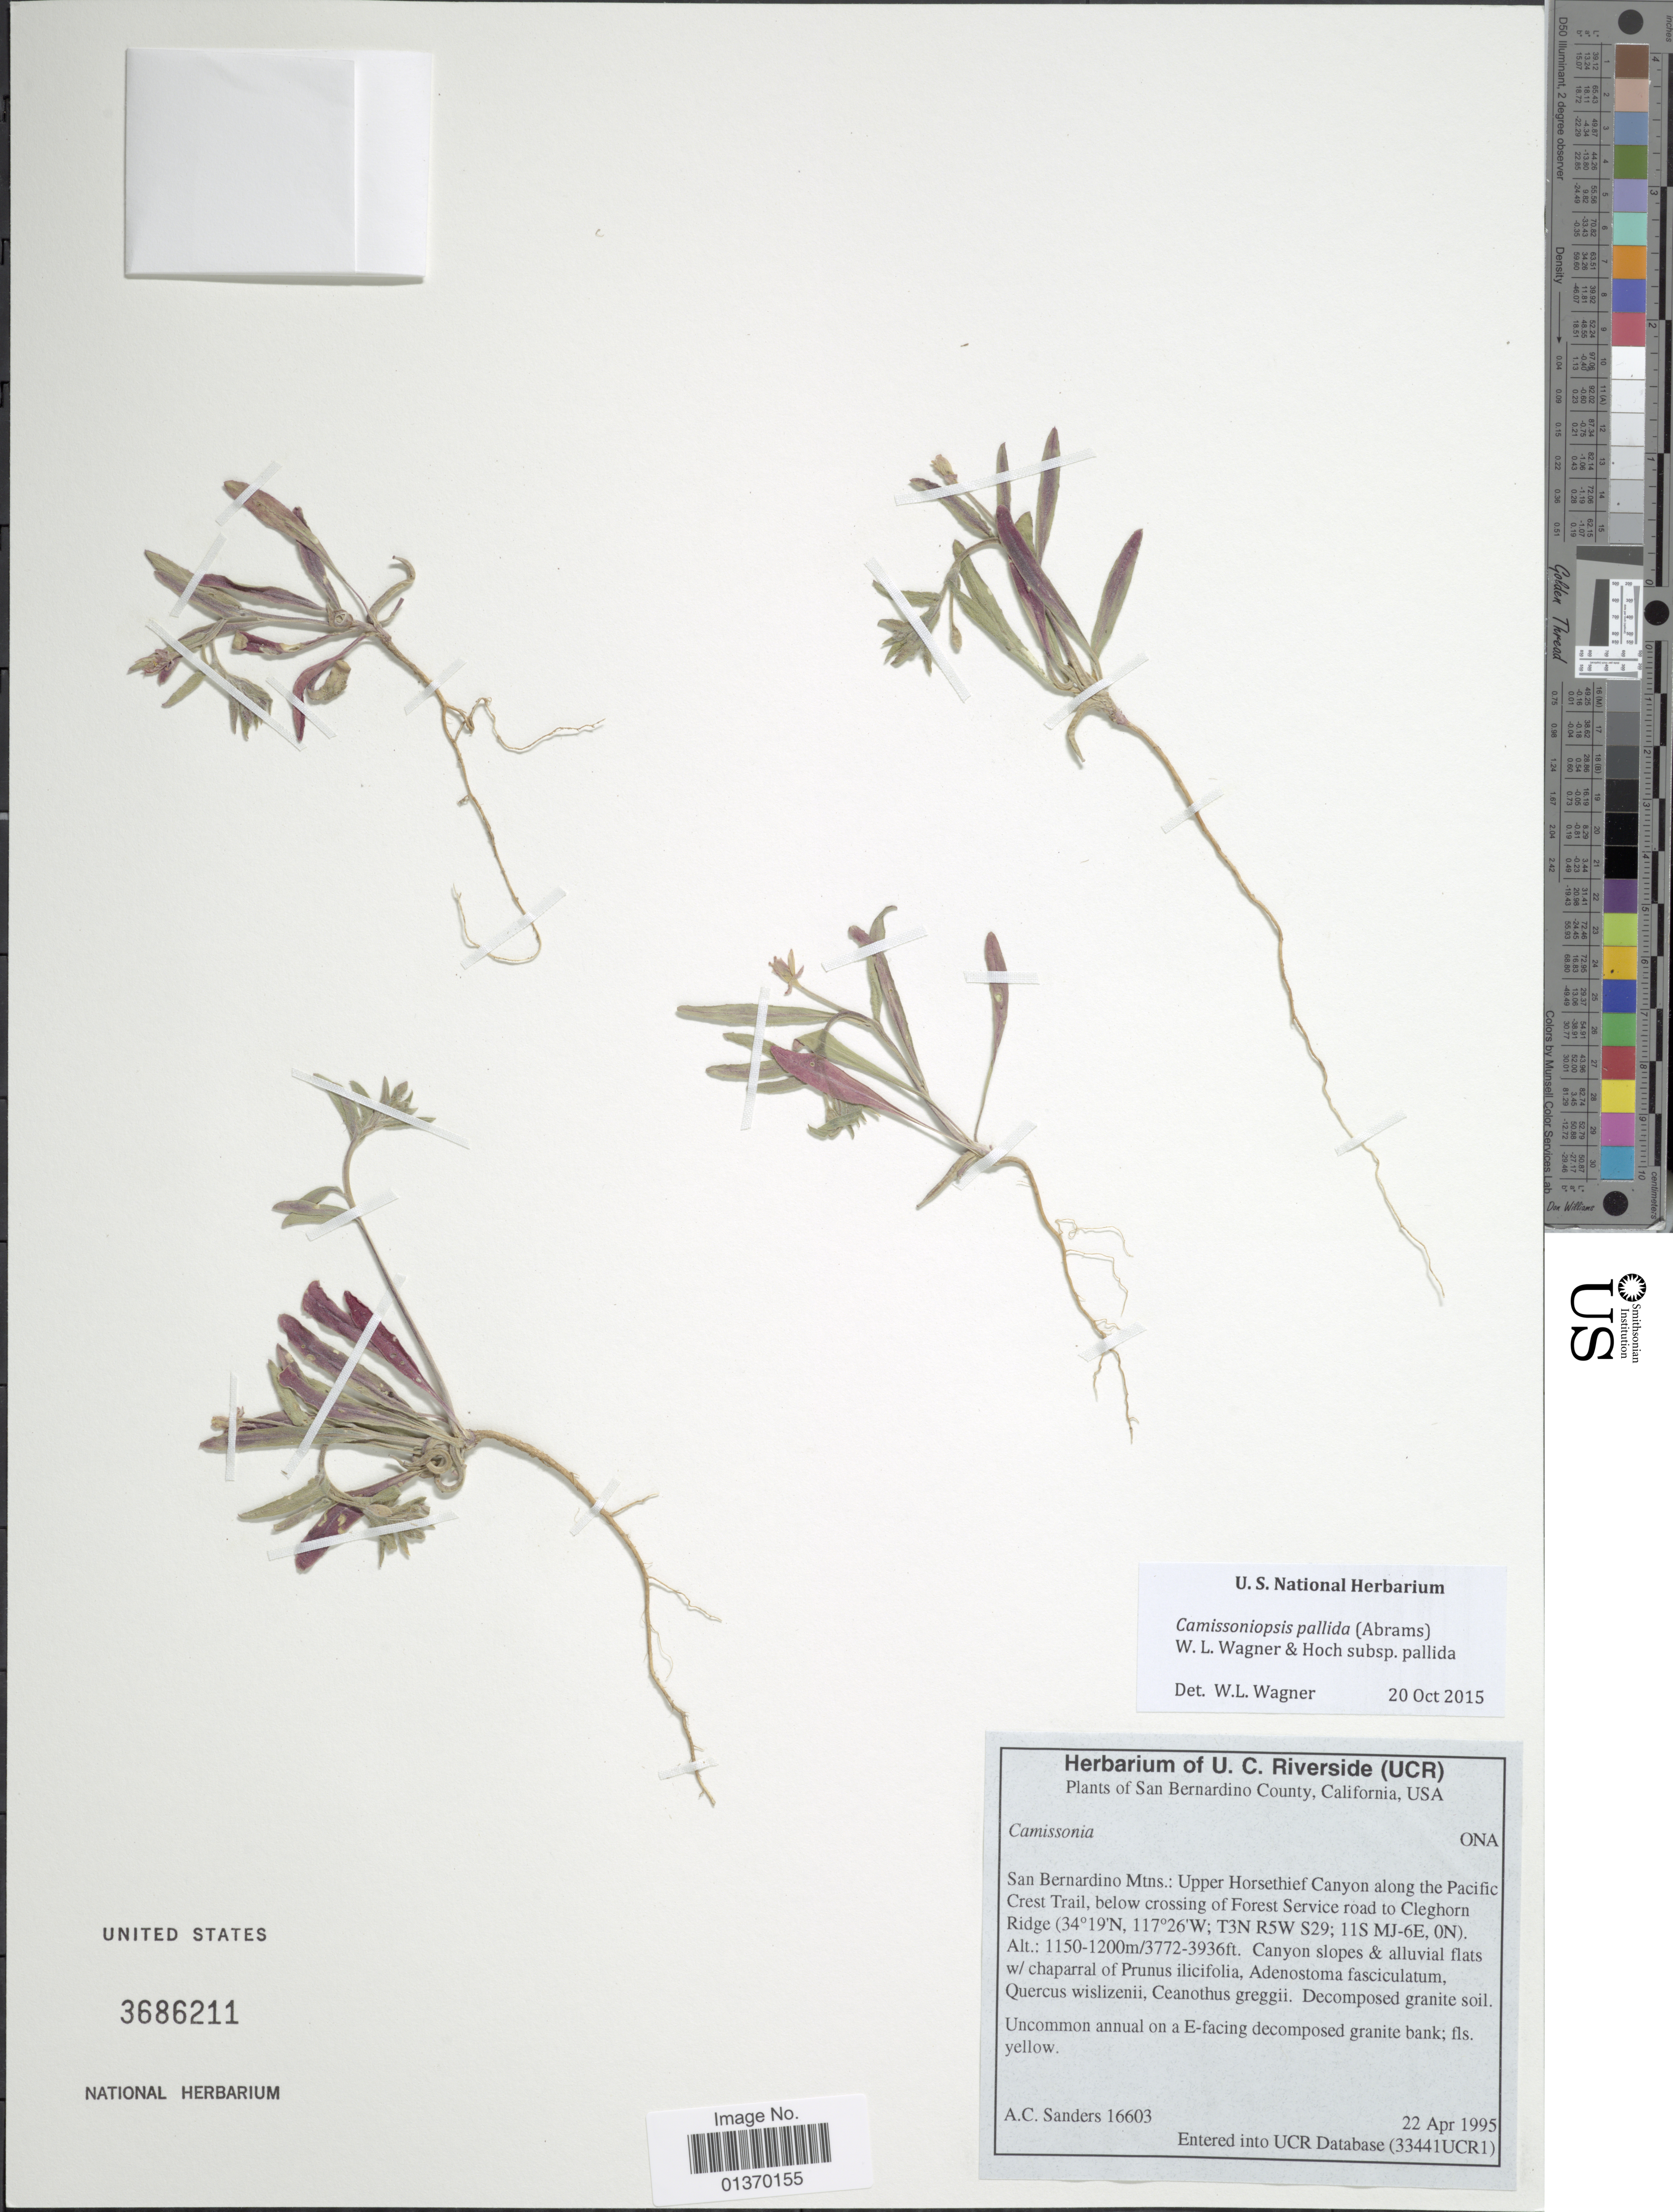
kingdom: Plantae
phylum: Tracheophyta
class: Magnoliopsida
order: Myrtales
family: Onagraceae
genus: Camissoniopsis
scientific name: Camissoniopsis pallida subsp. pallida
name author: (Abrams) W.L. Wagner & Hoch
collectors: A. Sanders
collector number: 16603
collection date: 1995-04-22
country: United States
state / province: California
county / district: San Bernardino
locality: San Bernardino County, San Bernardino Mtns.: Upper Horsethief Canyon along the Pacific Crest Trail, below crossing of Forest Service road to Cleghorn Ridge (T3N R5W S29; 11S MJ-6E, 0N)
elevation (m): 1150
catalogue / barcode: US 3686211